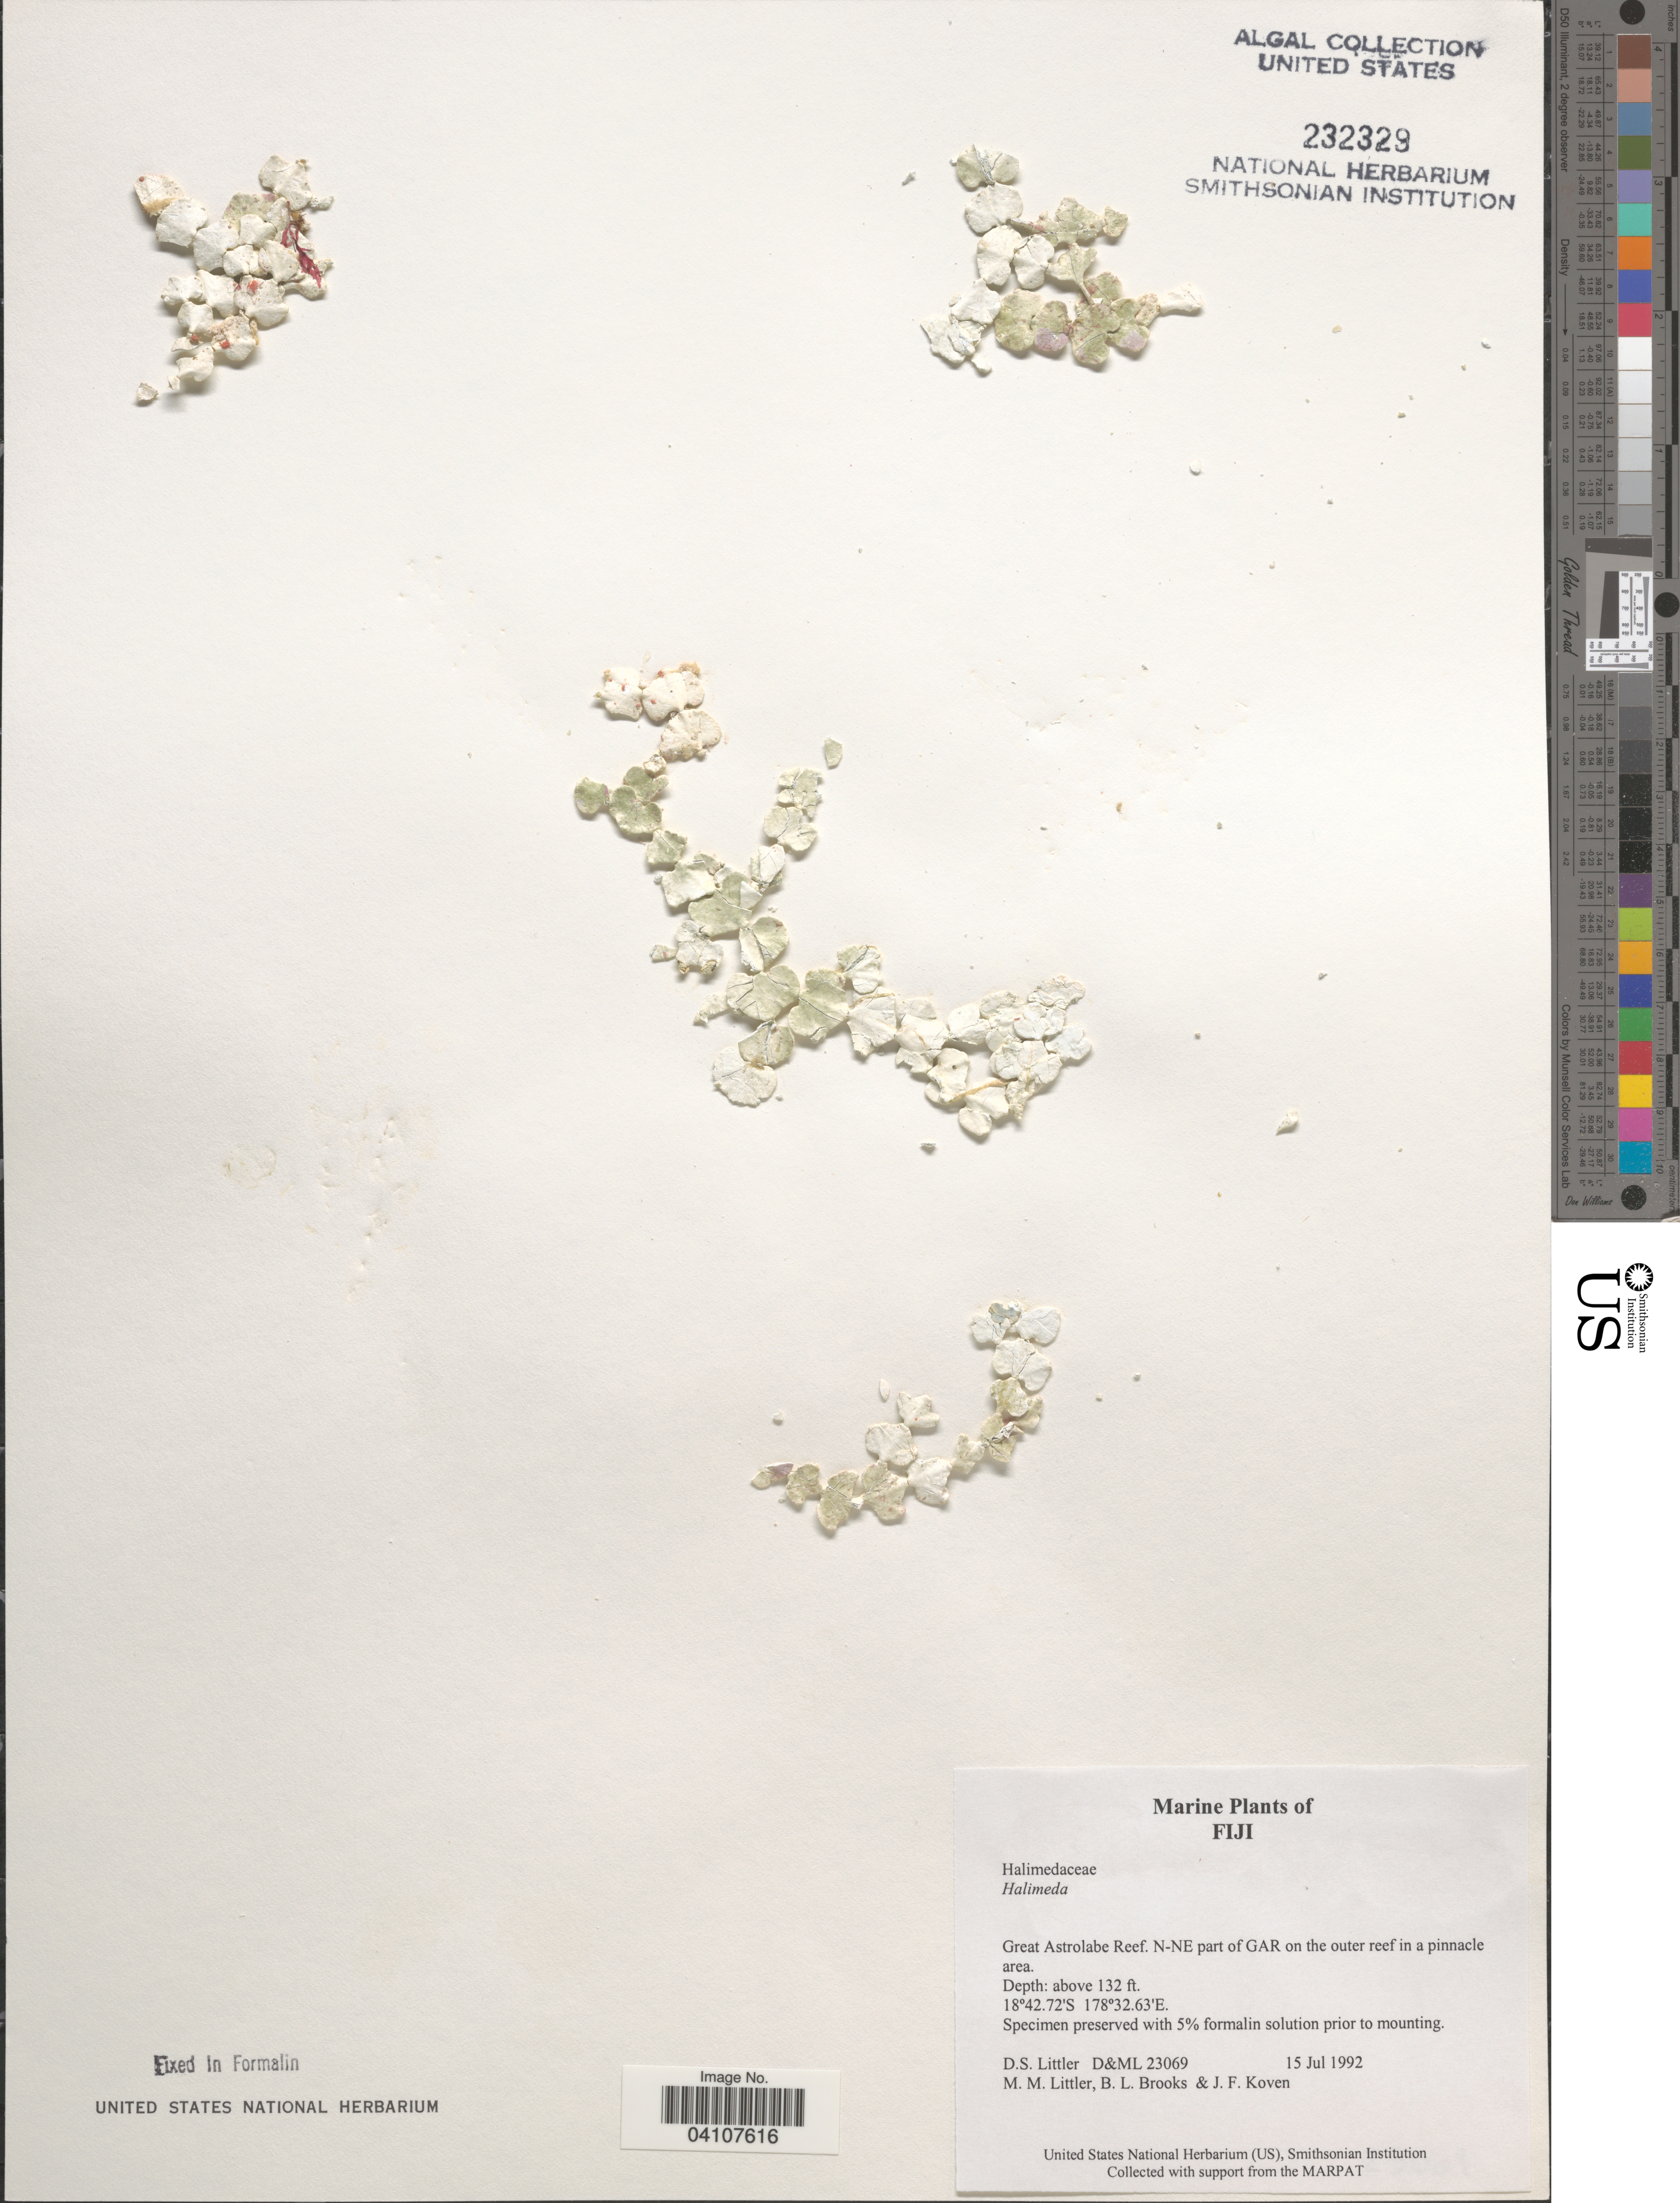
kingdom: Plantae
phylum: Chlorophyta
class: Ulvophyceae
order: Bryopsidales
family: Halimedaceae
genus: Halimeda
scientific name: Halimeda sp.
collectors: D. S. Littler, B. Brooks & J. Koven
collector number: D&ML23069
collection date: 1992-07-15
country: Fiji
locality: Great Astrolabe Reef. N-NE part of GAR on the outer reef in a pinnacle area.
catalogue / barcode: US 232329